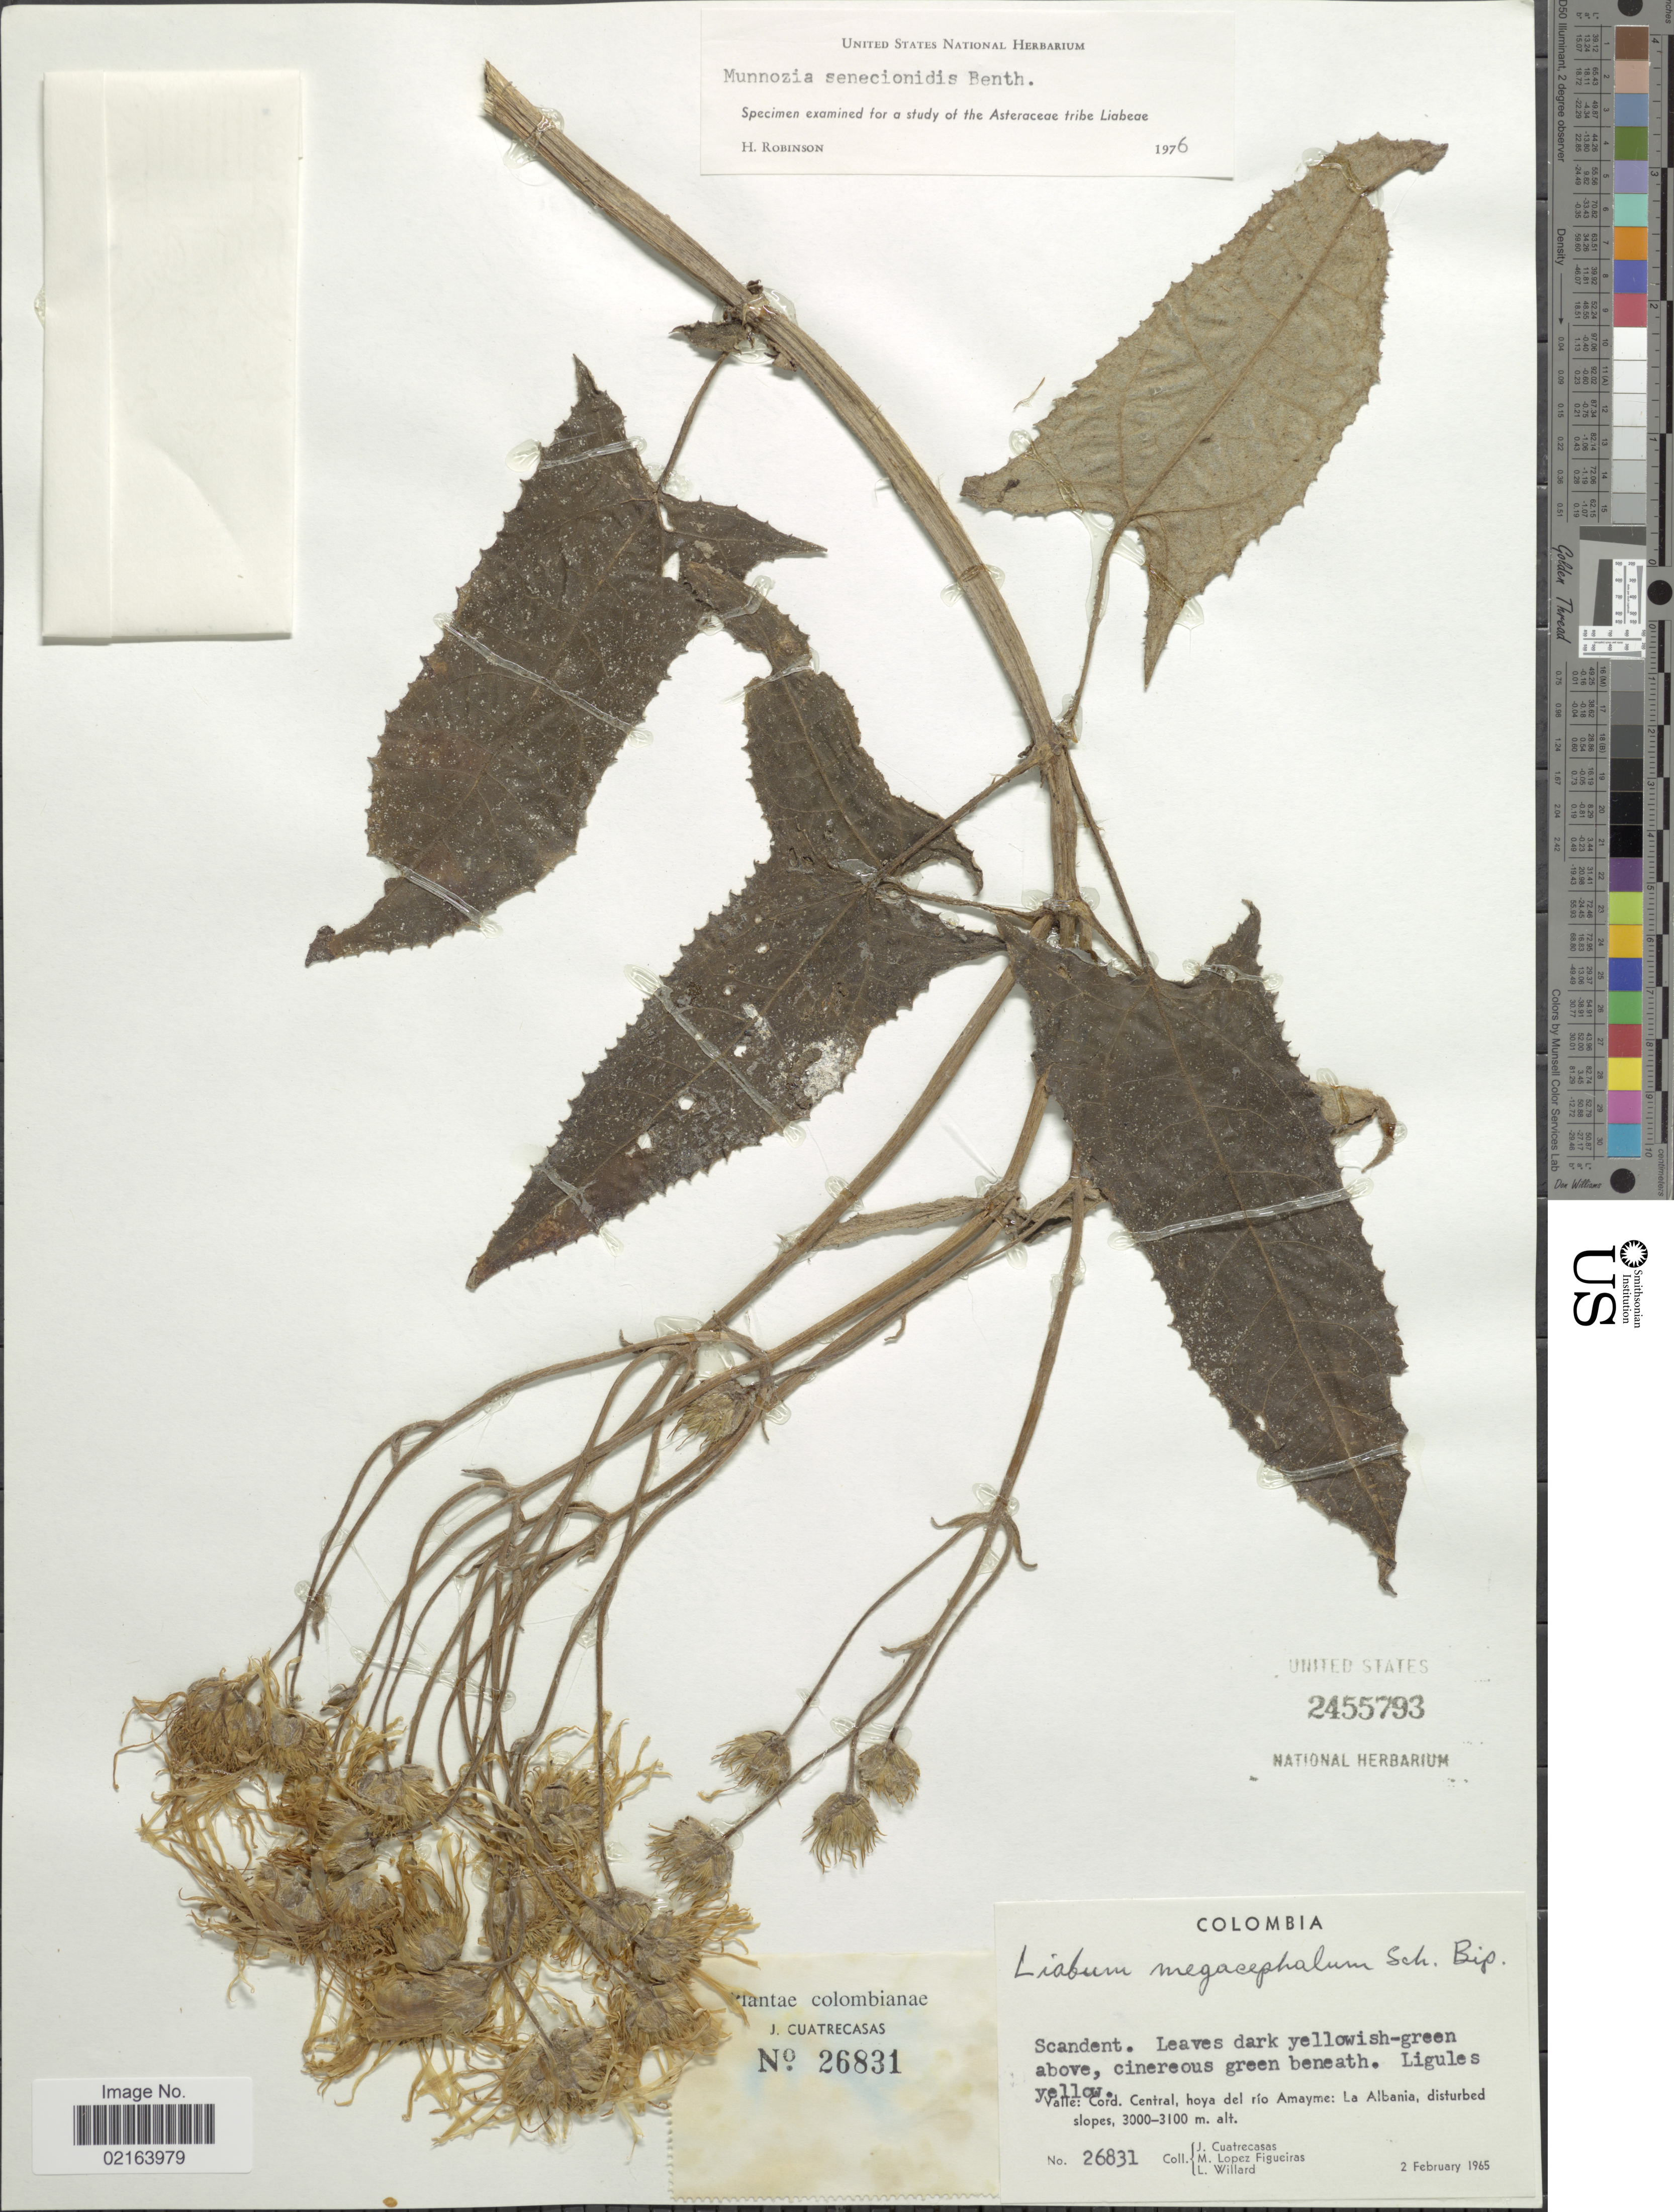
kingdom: Plantae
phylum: Tracheophyta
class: Magnoliopsida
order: Asterales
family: Asteraceae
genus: Munnozia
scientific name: Munnozia senecionidis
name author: Benth.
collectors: J. Cuatrecasas, M. López Figueiras & L. Willard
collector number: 26831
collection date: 1965-02-02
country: Colombia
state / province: Valle del Cauca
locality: Valle: Cord. Central, hoya del rio Amayme: la Albania, disturbed slopes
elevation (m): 3000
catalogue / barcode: US 2455793